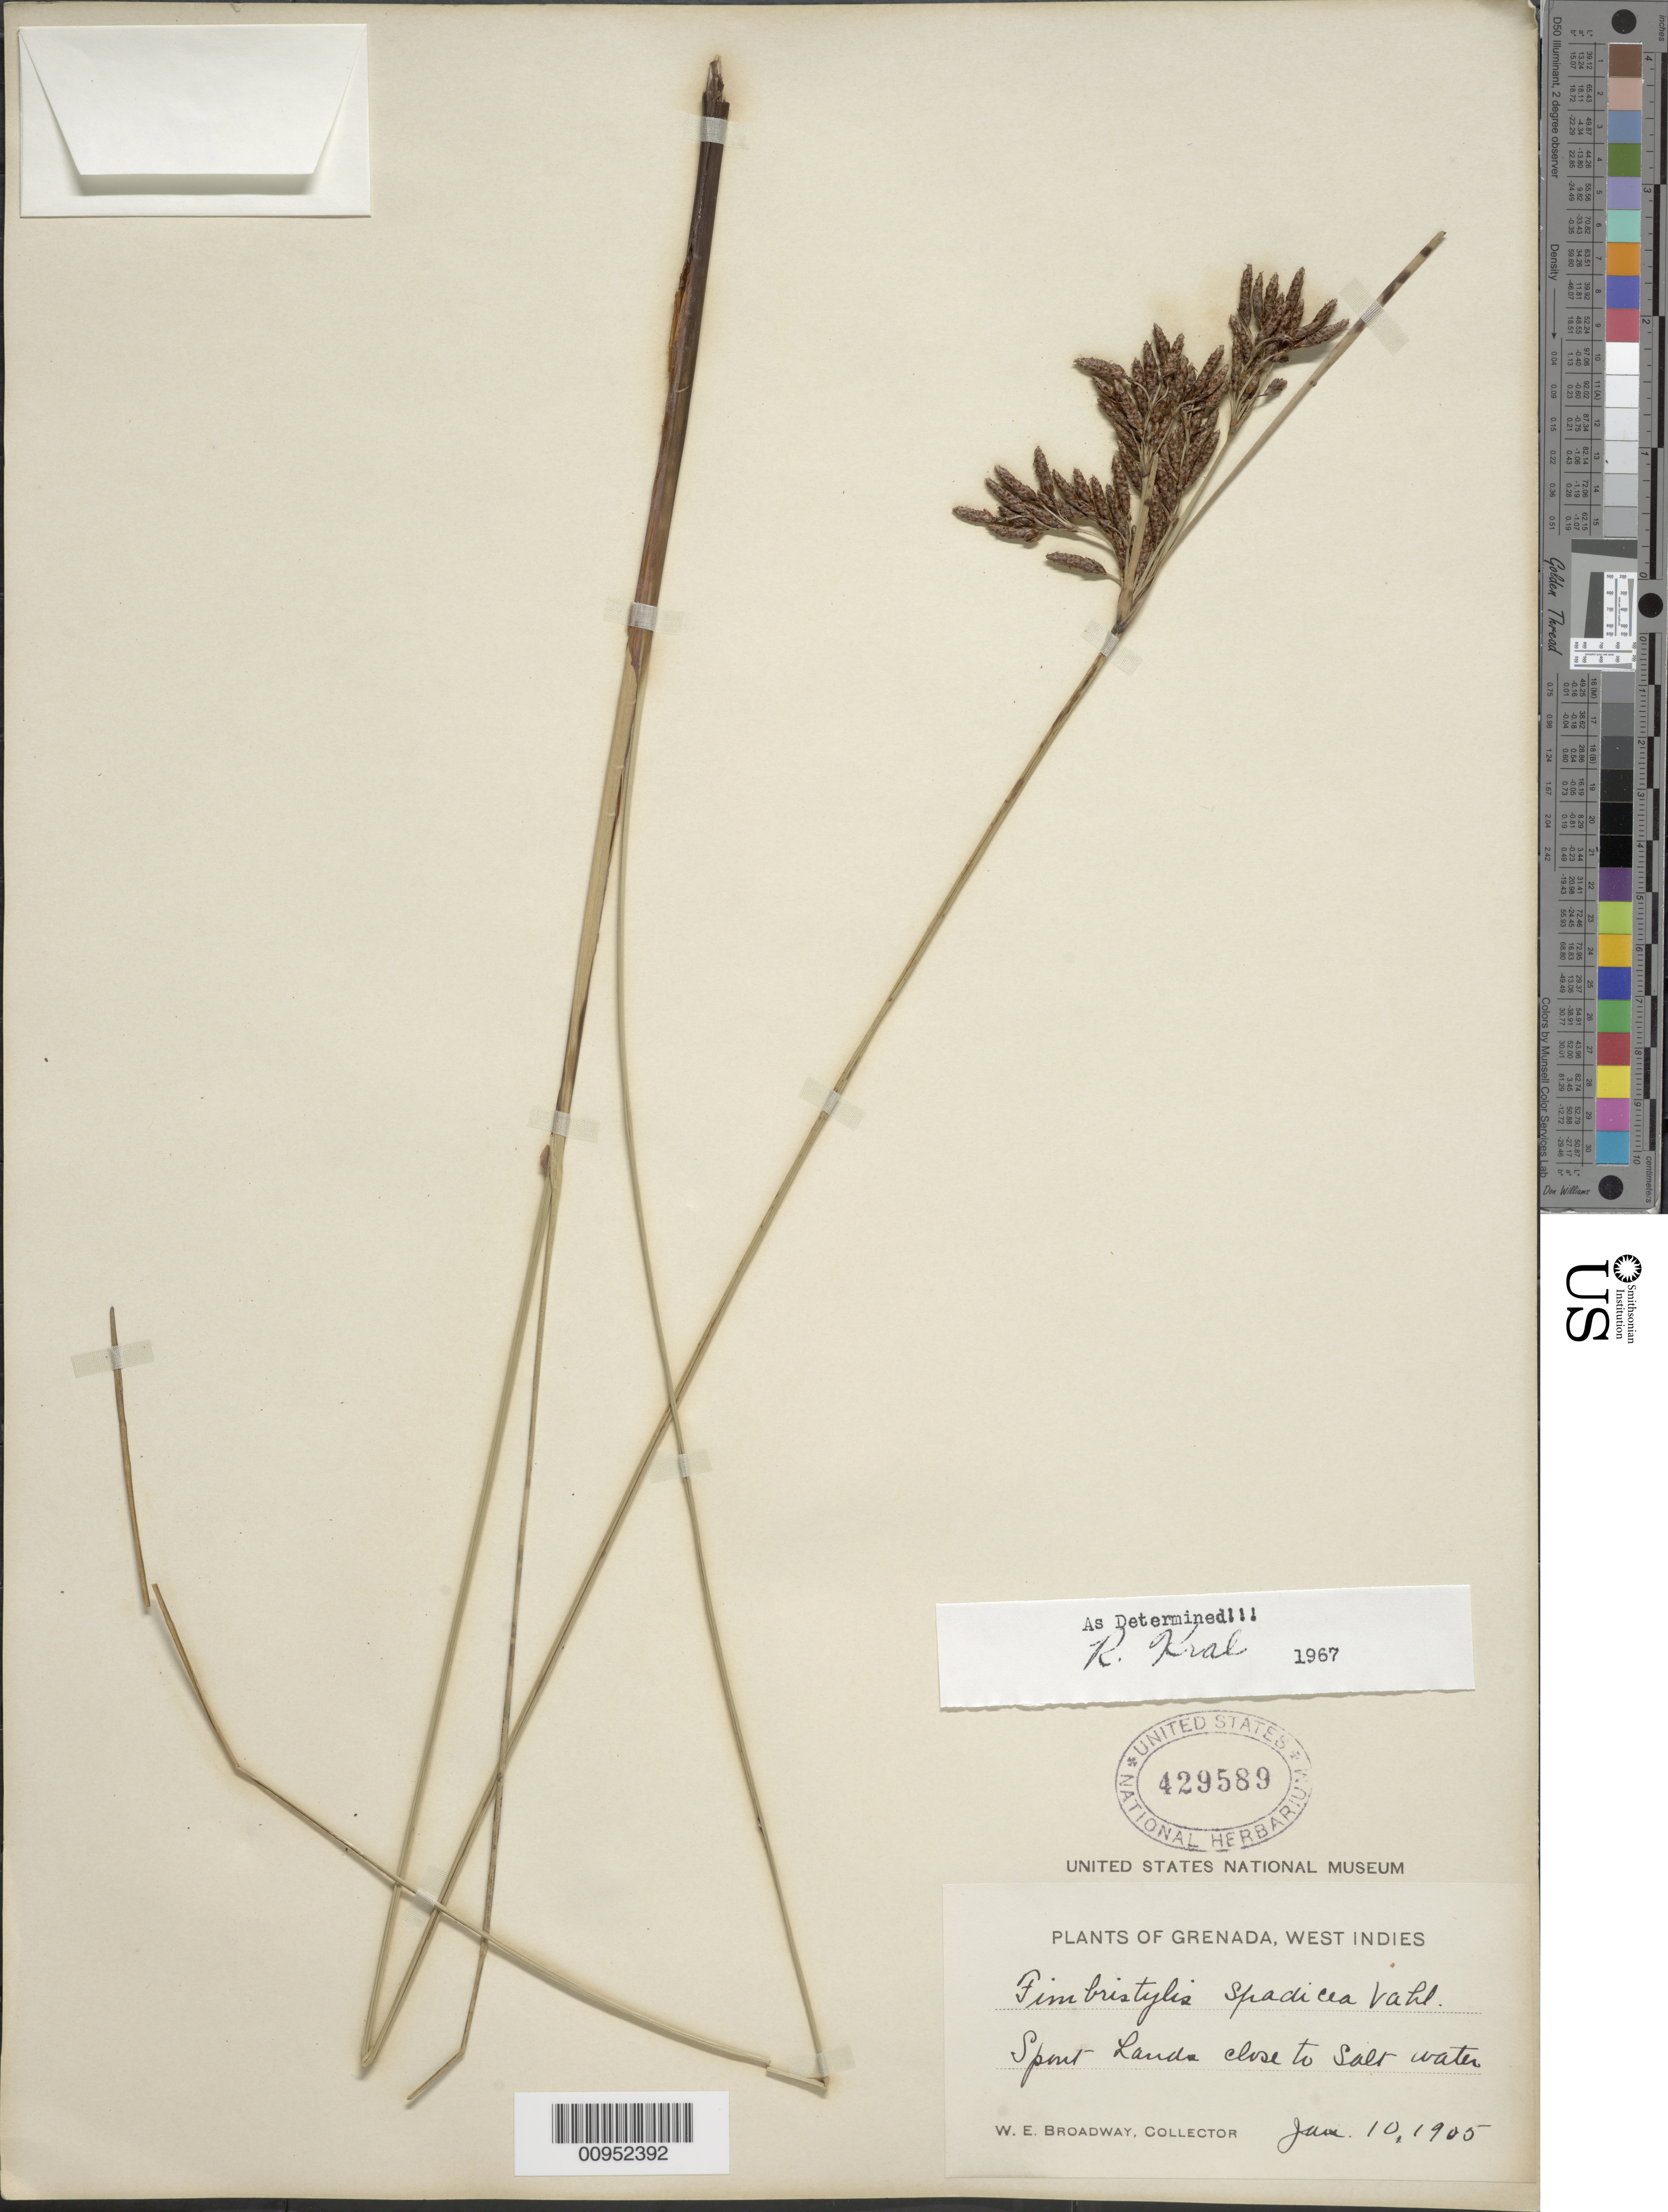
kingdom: Plantae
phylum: Tracheophyta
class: Liliopsida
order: Poales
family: Cyperaceae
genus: Fimbristylis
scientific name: Fimbristylis spadicea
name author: (L.) Vahl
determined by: Kral, Robert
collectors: W. E. Broadway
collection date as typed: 10 Jan 1905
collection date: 1905-01-10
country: Grenada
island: Grenada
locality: Spout Land, close to salt water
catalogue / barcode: US 429589